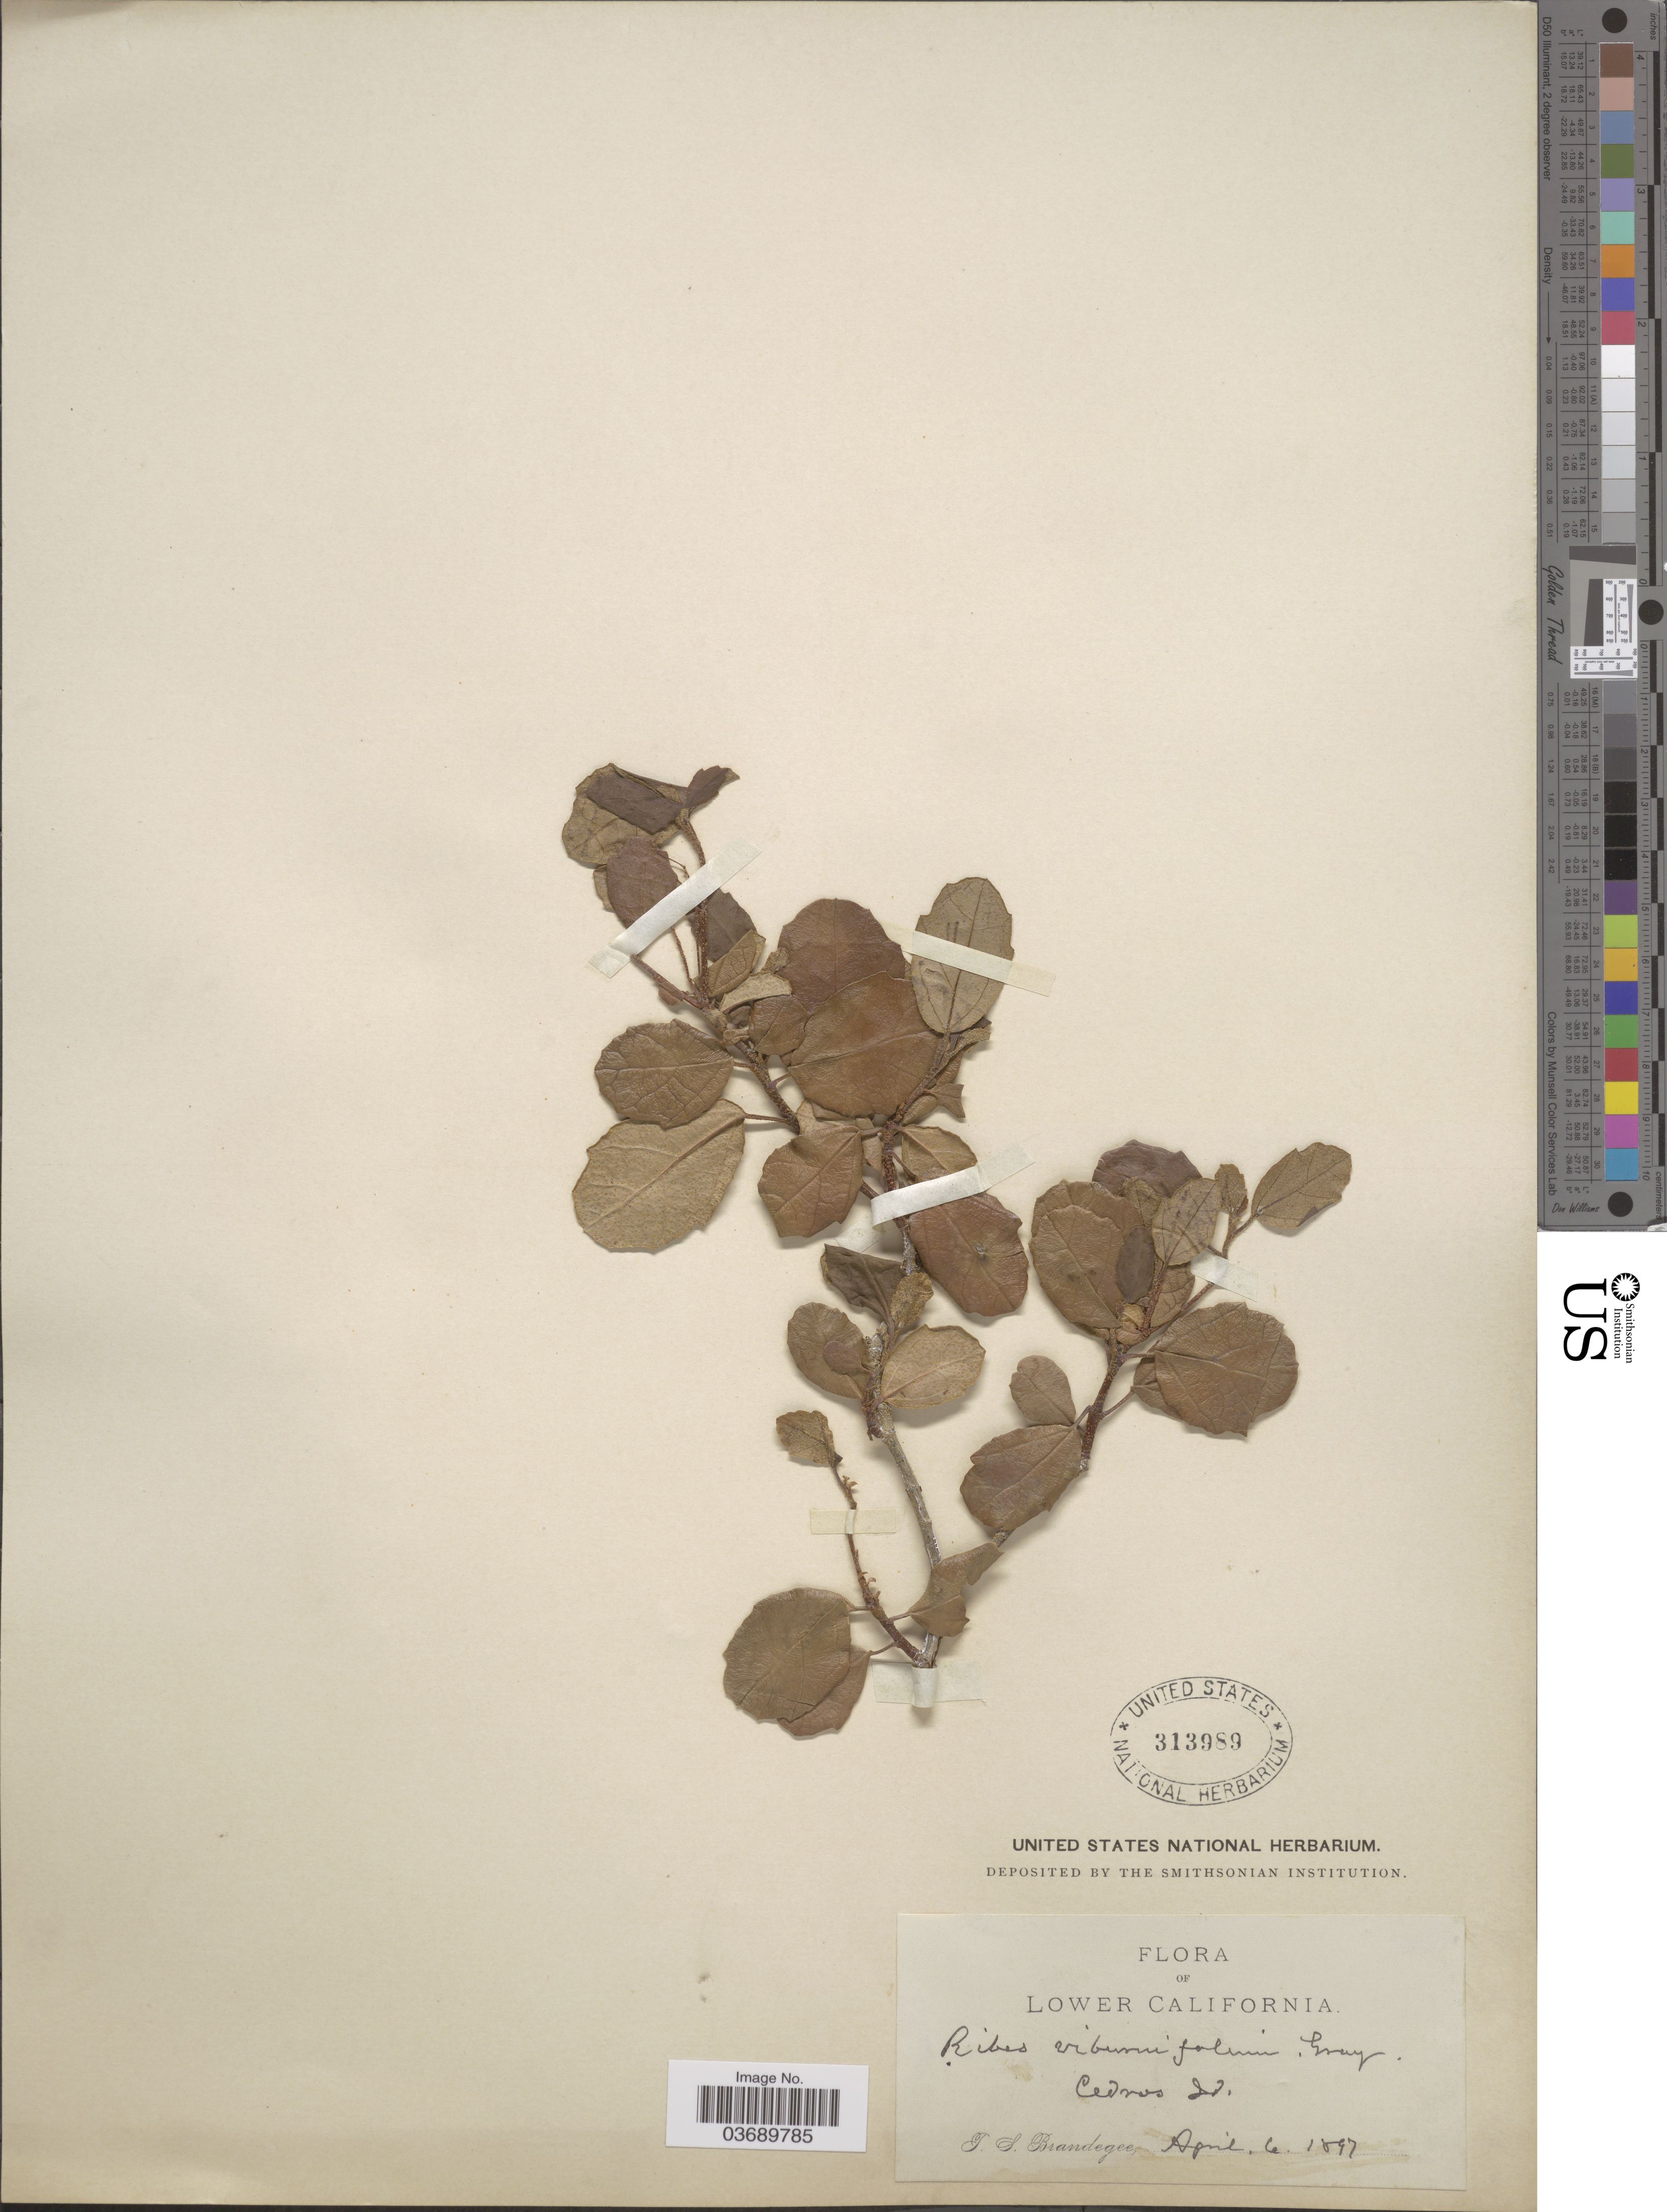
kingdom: Plantae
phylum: Tracheophyta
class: Magnoliopsida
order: Saxifragales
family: Grossulariaceae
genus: Ribes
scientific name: Ribes viburnifolium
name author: A. Gray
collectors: T. S. Brandegee (herbarium)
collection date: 1897-04-06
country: Mexico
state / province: Baja California Norte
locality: Lower California. Cedros Id.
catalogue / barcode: US 313989